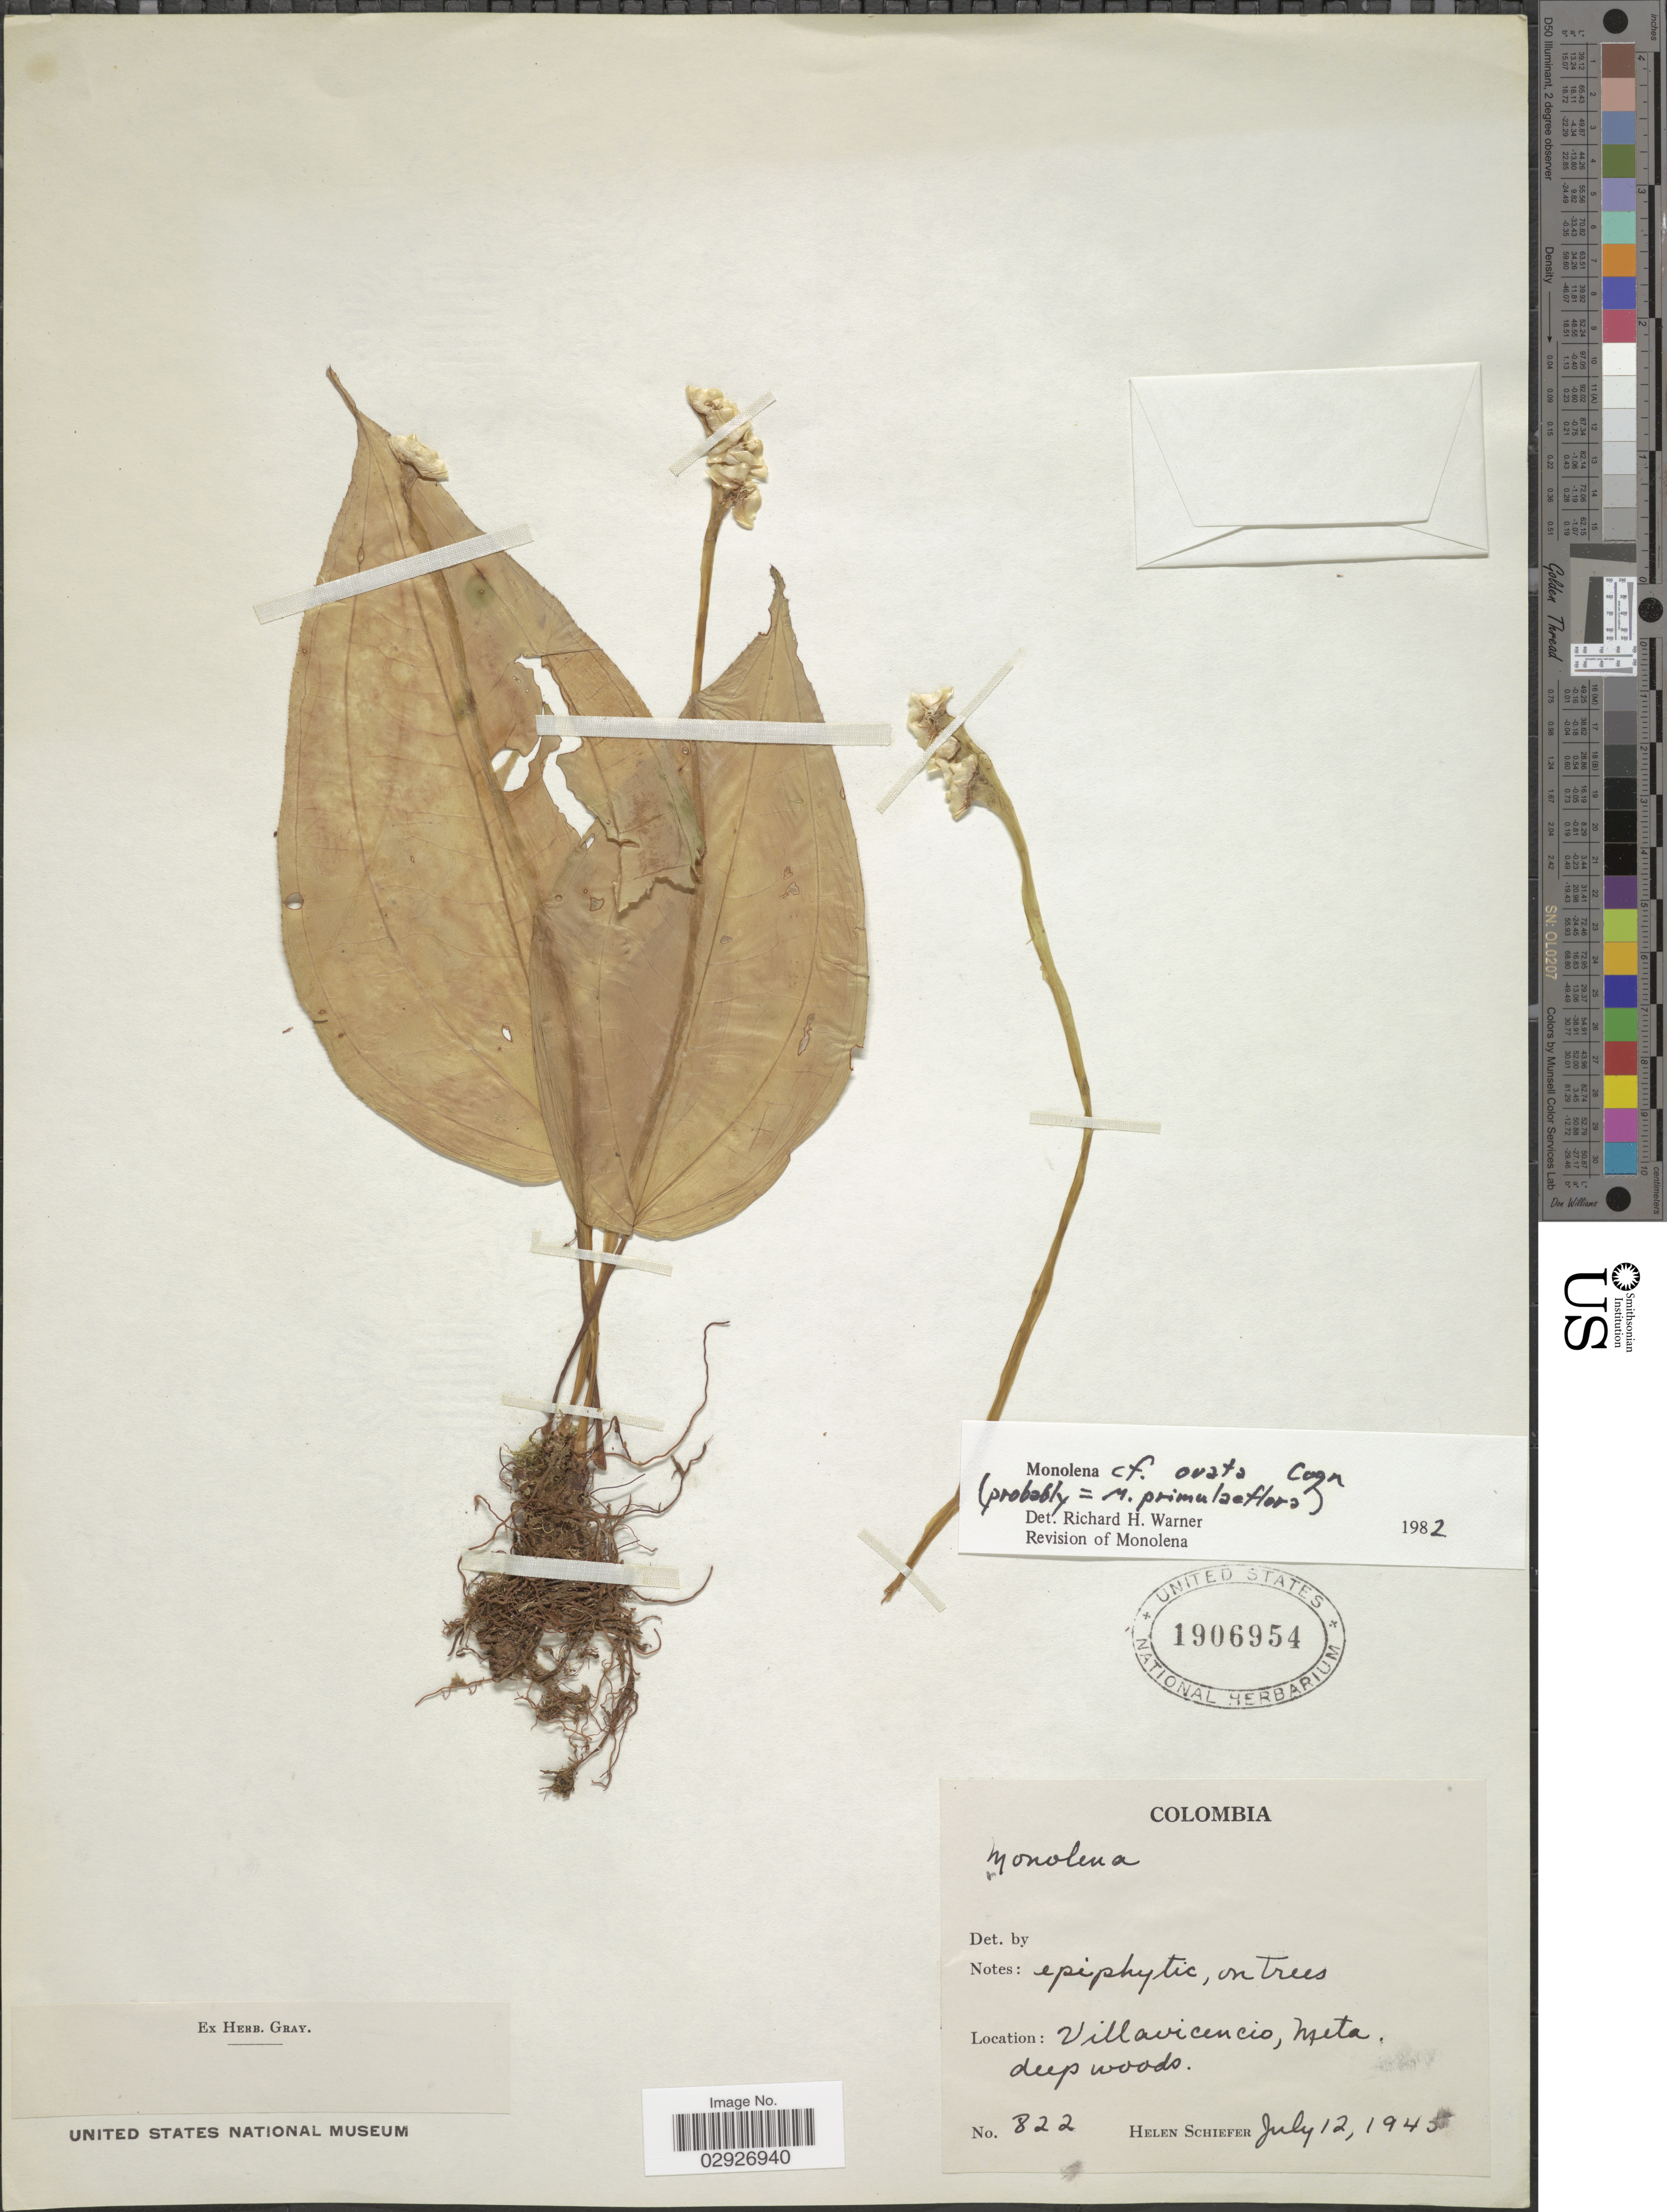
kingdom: Plantae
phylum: Tracheophyta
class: Magnoliopsida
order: Myrtales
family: Melastomataceae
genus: Monolena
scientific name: Monolena ovata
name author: Cogn.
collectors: H. Schiefer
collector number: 822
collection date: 1945-07-12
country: Colombia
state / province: Meta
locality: Villavicencio, Meta.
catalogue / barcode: US 1906954